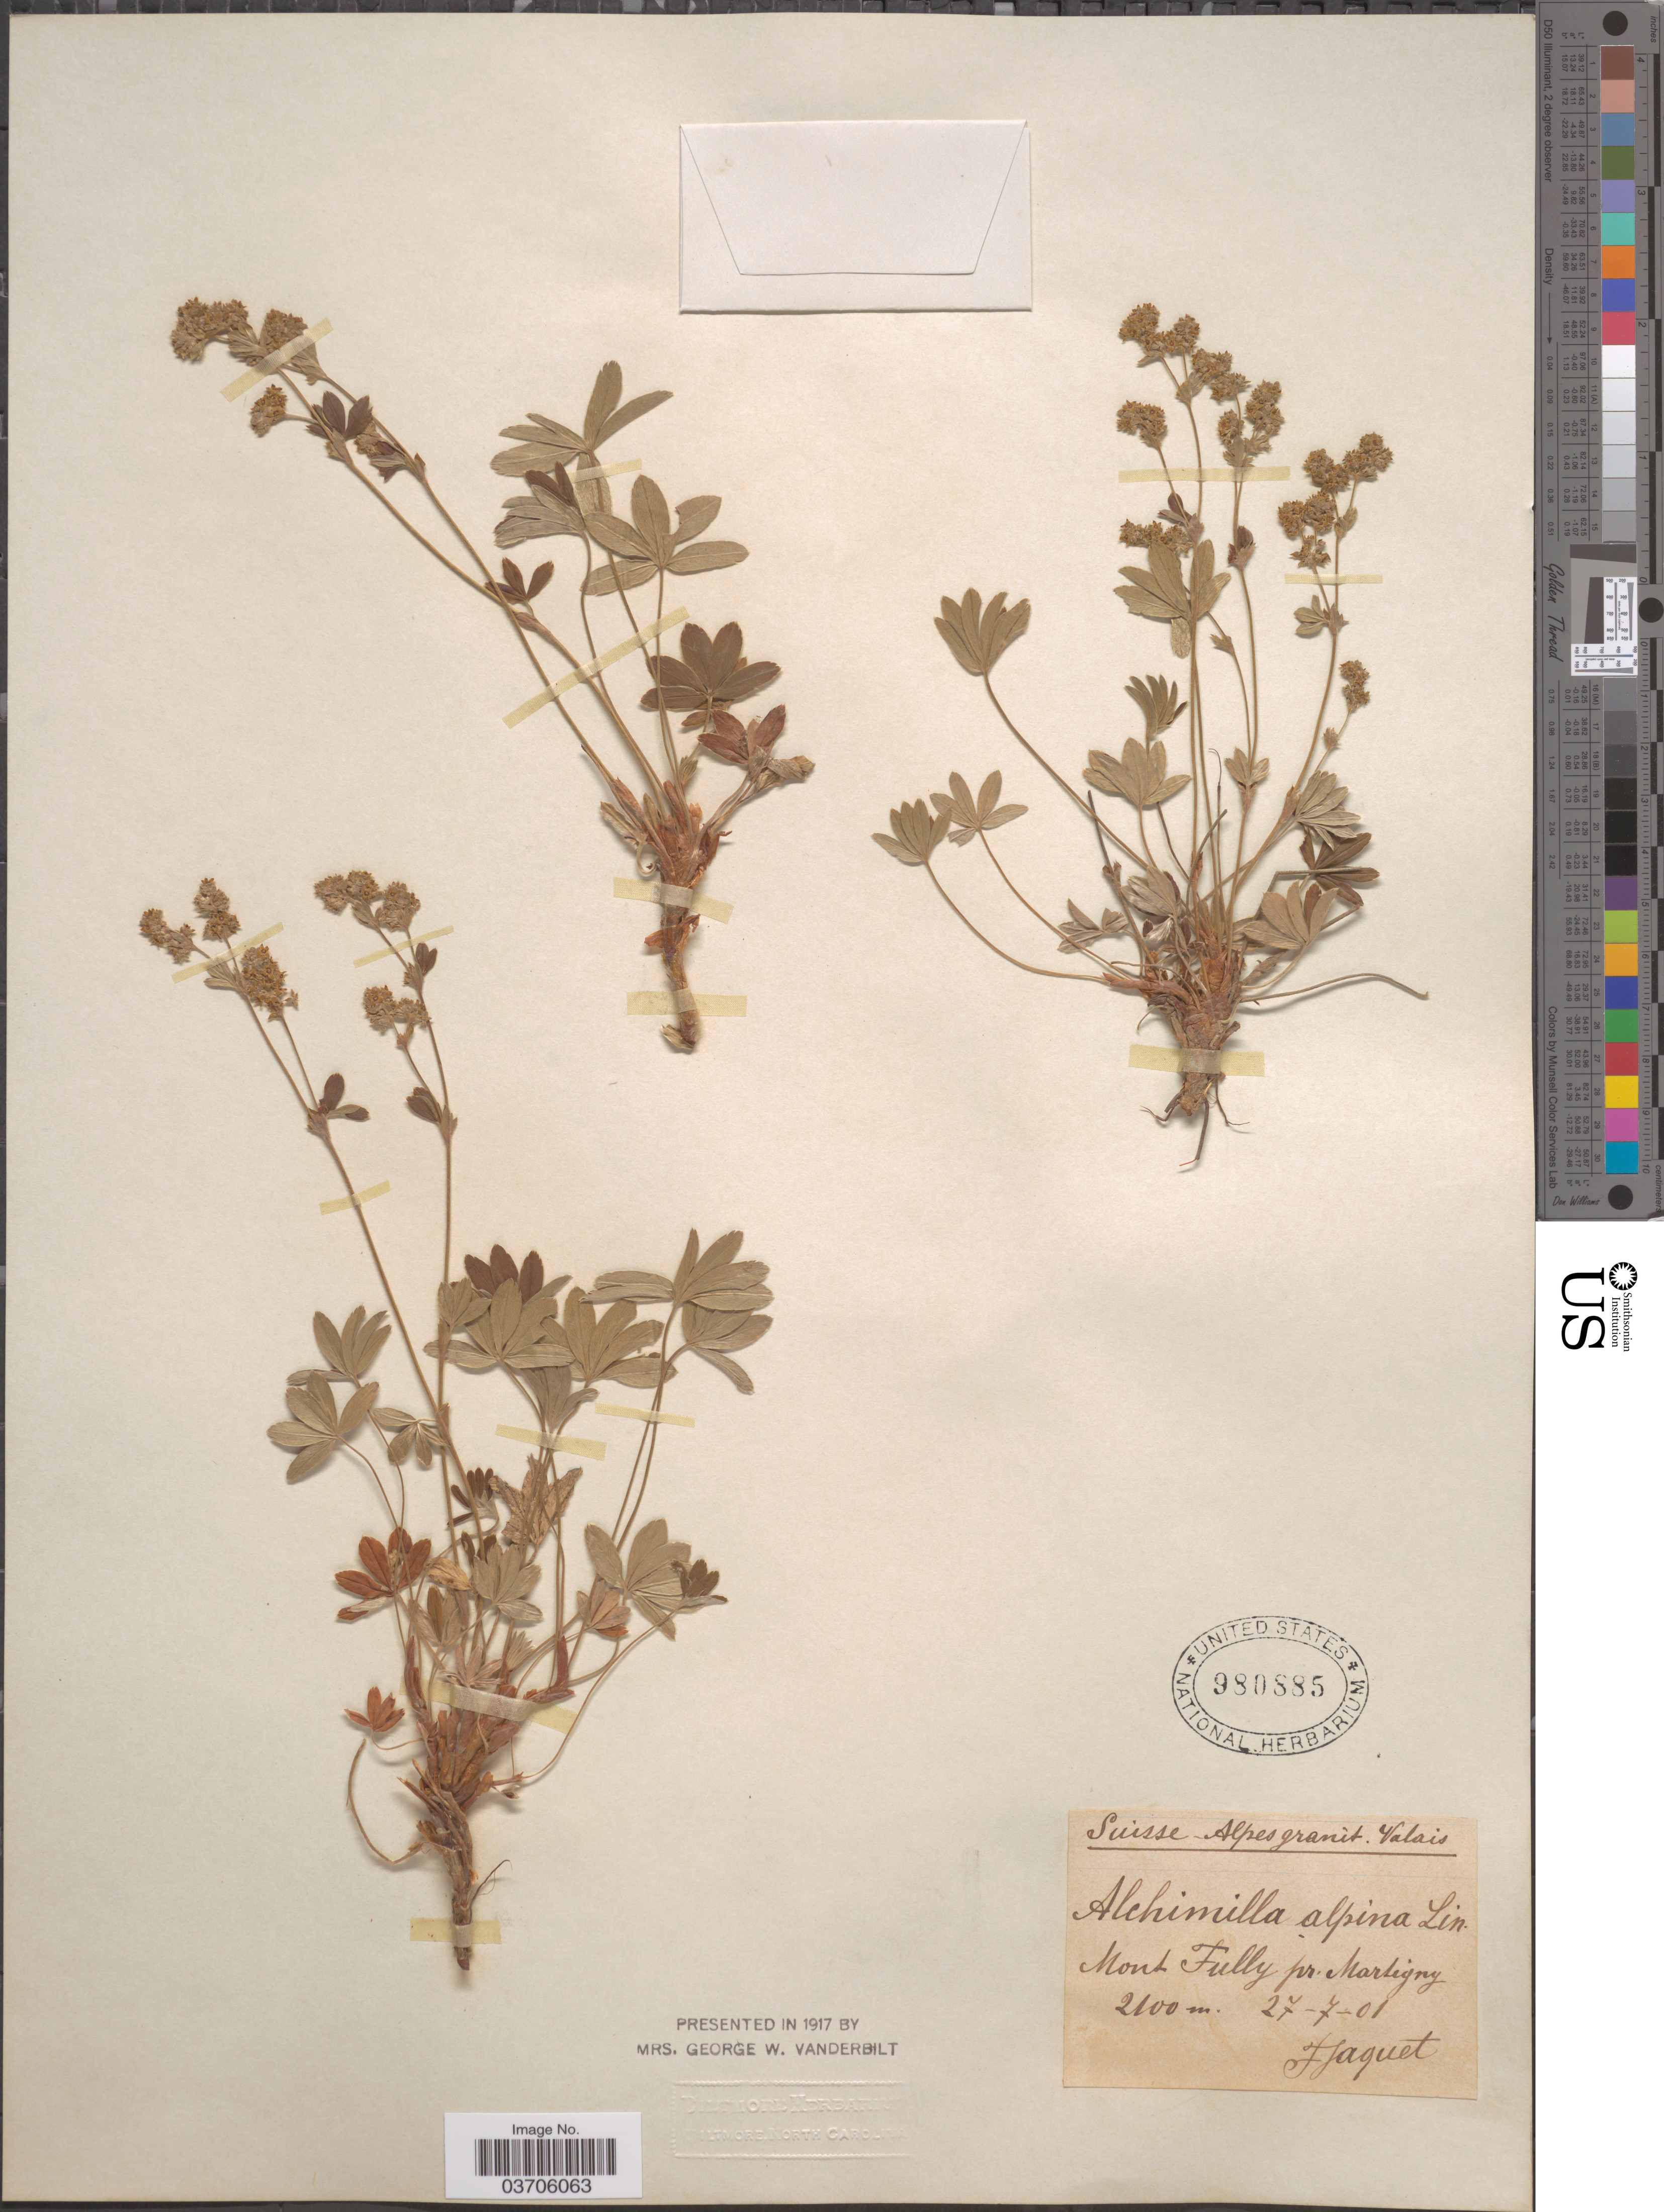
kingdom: Plantae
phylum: Tracheophyta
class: Magnoliopsida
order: Rosales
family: Rosaceae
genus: Alchemilla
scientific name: Alchemilla alpina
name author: L.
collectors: F. Jaquet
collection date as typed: Transcribed d/m/y: 27/7/1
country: Switzerland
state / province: Valais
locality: Suisse - Alpes granit. Mont Fully pr. Martigny.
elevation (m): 2100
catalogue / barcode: US 980885